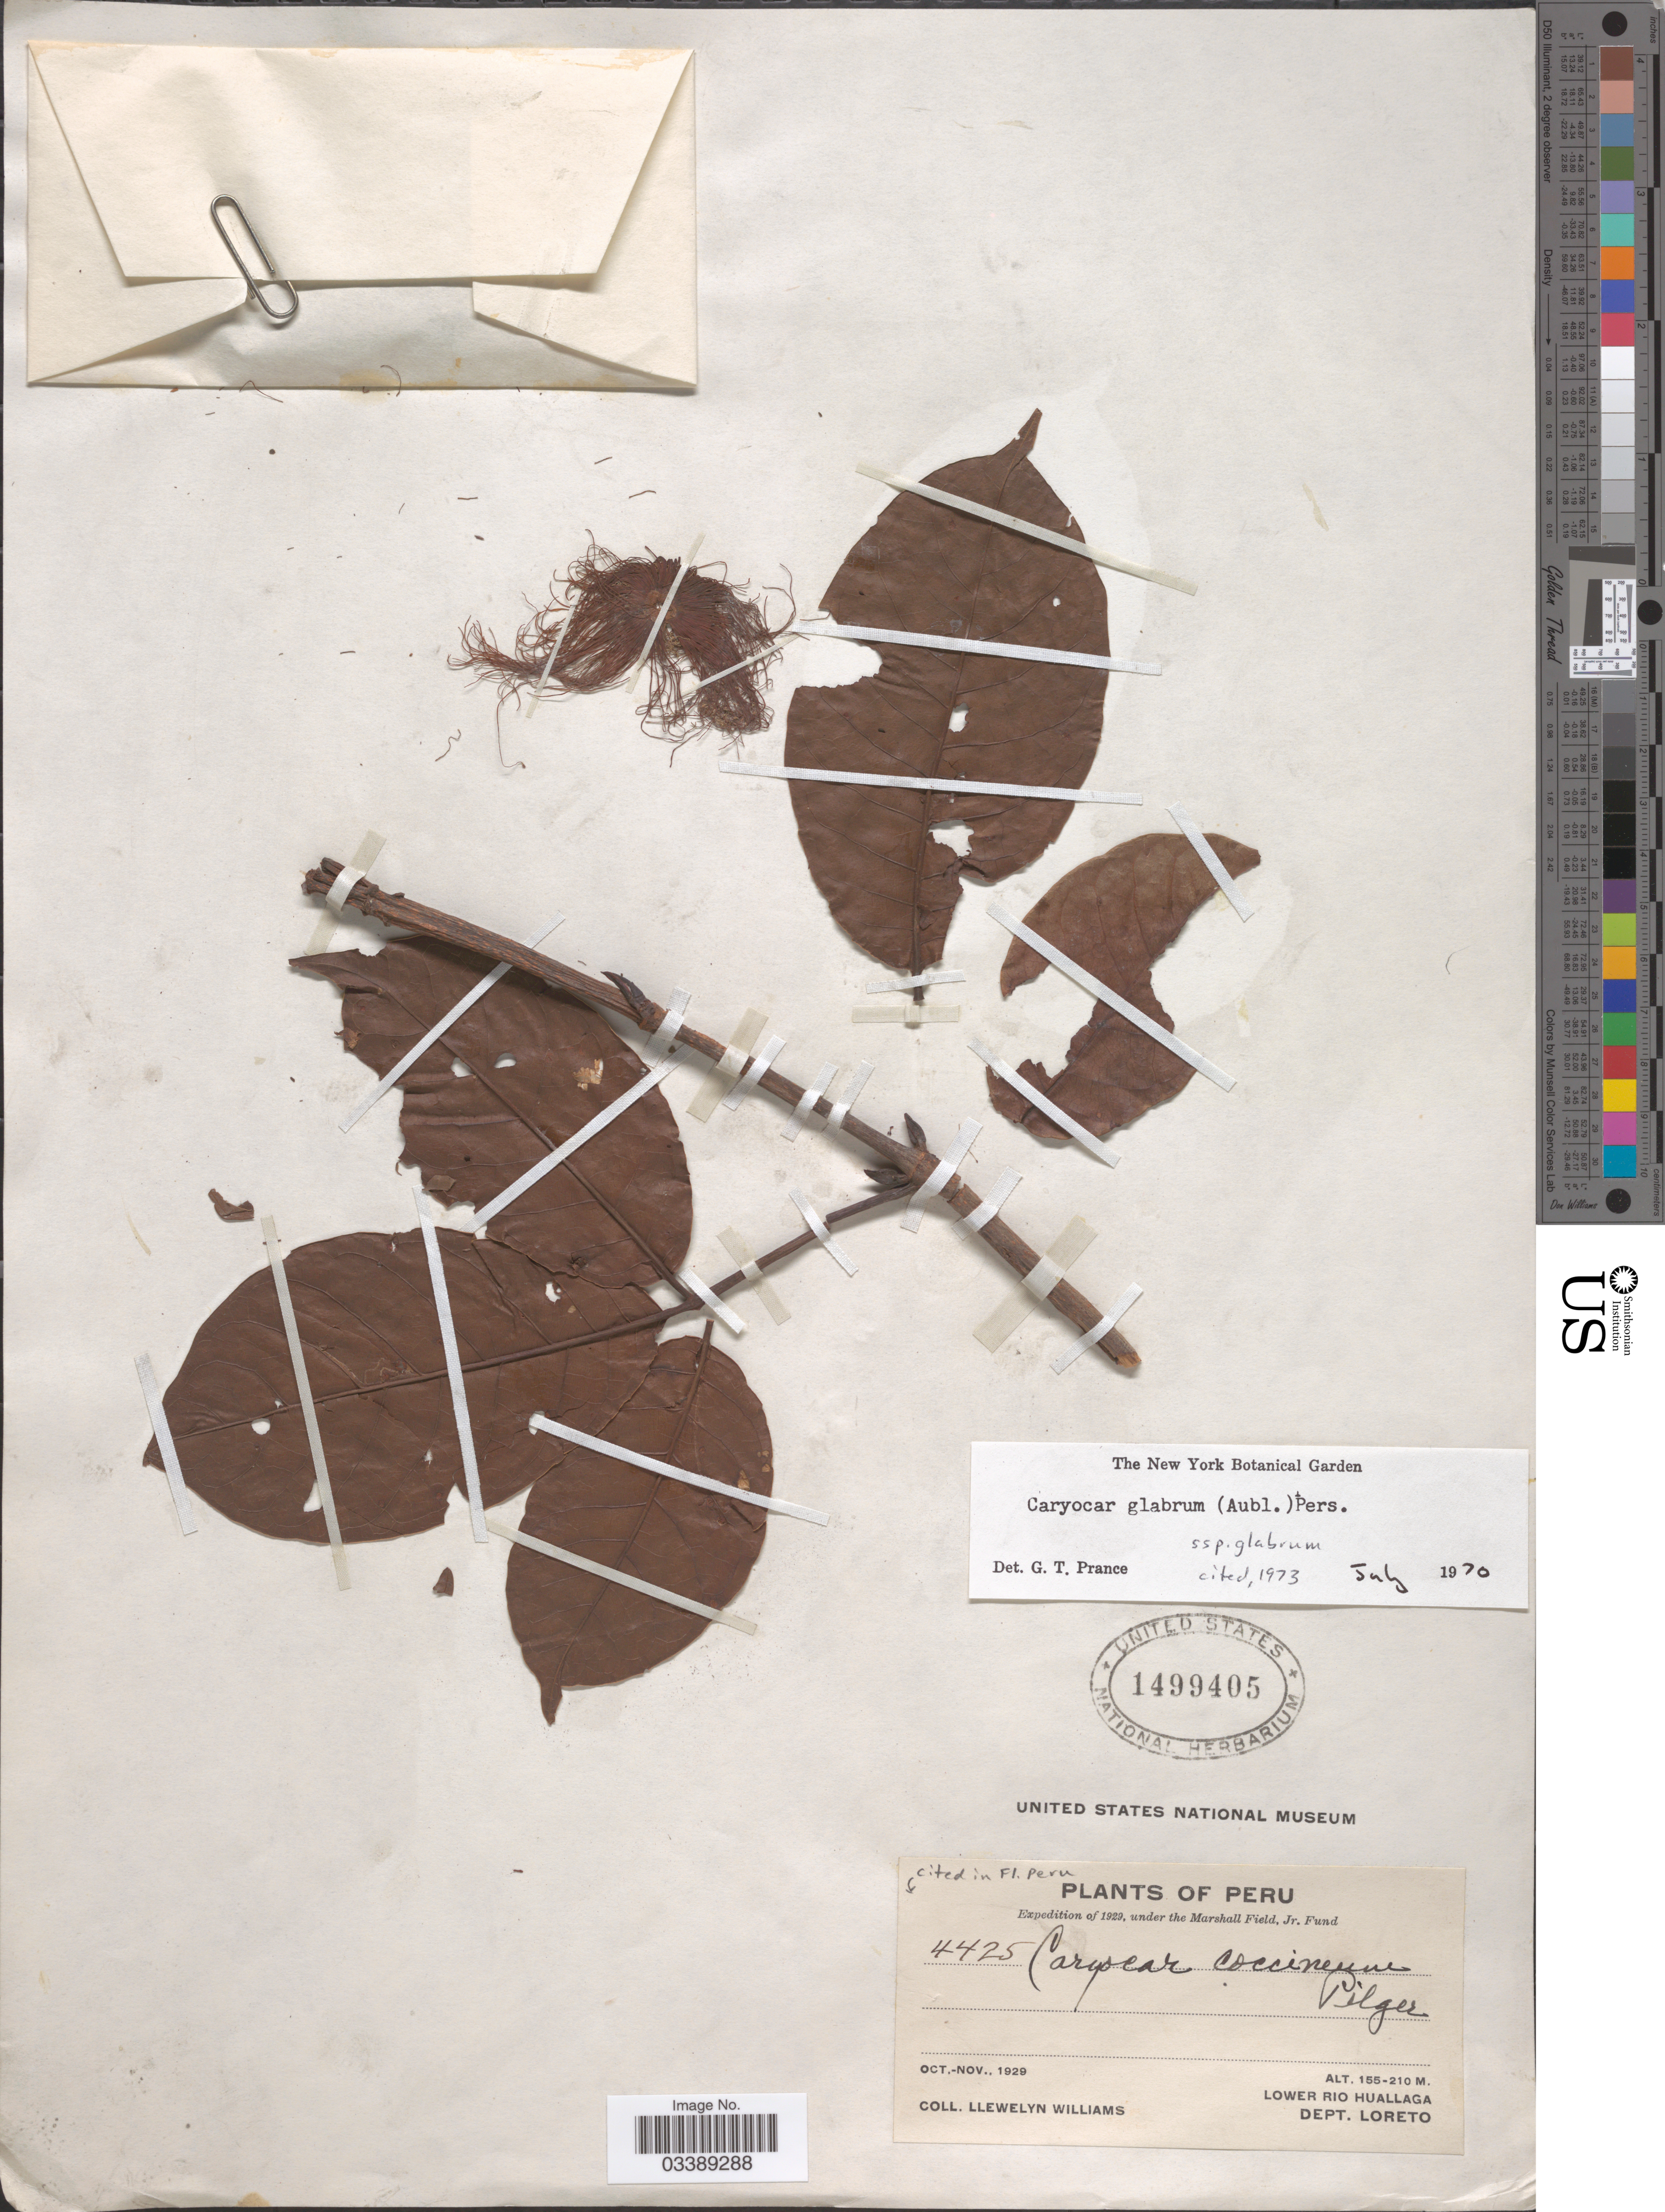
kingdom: Plantae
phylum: Tracheophyta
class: Magnoliopsida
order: Malpighiales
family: Caryocaraceae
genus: Caryocar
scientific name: Caryocar glabrum subsp. glabrum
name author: (Aubl.) Pers.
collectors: Ll. Williams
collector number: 4425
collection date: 1929-10/1929-11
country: Peru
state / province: Loreto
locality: Lower Rio Huallaga. Dept. Loreto.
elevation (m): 155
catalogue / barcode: US 1499405